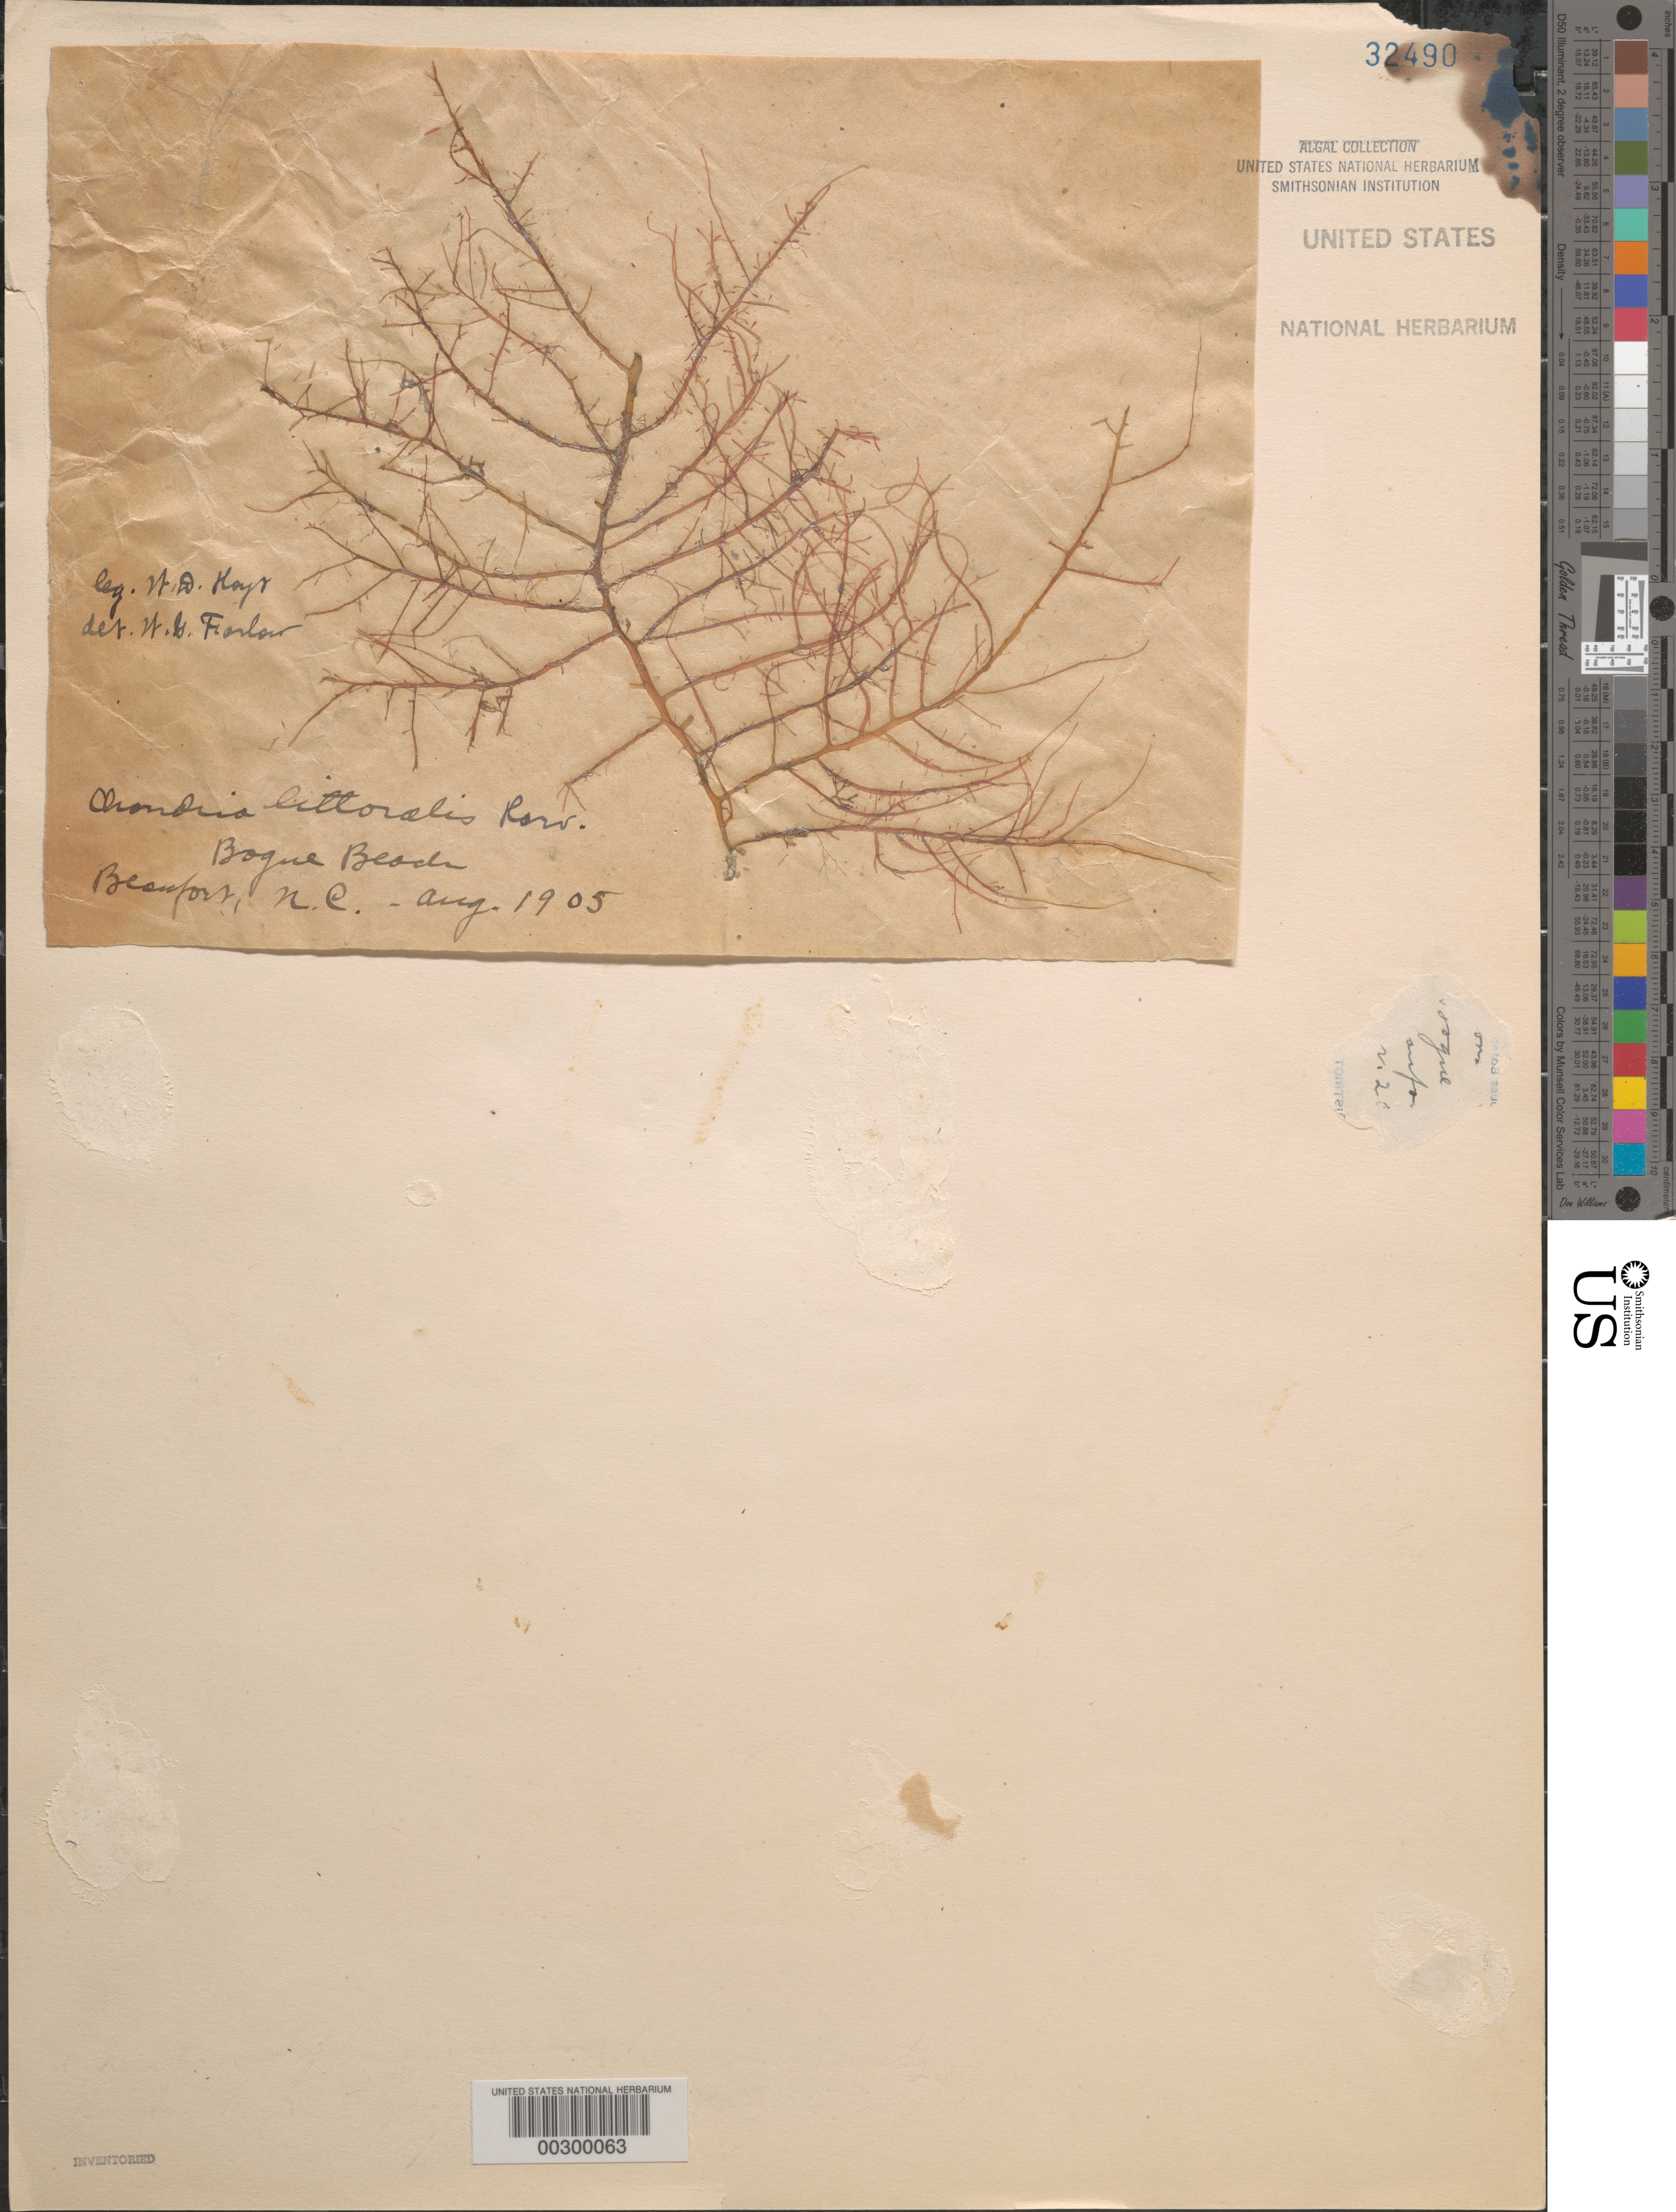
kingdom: Plantae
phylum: Rhodophyta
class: Florideophyceae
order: Ceramiales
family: Rhodomelaceae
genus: Chondria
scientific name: Chondria littoralis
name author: Harv.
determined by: Farlow, W. G.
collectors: W. D. Hoyt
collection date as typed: Aug 1905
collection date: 1905-08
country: United States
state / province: North Carolina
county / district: Carteret County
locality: Beaufort, Bogue Beach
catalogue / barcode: US 32490